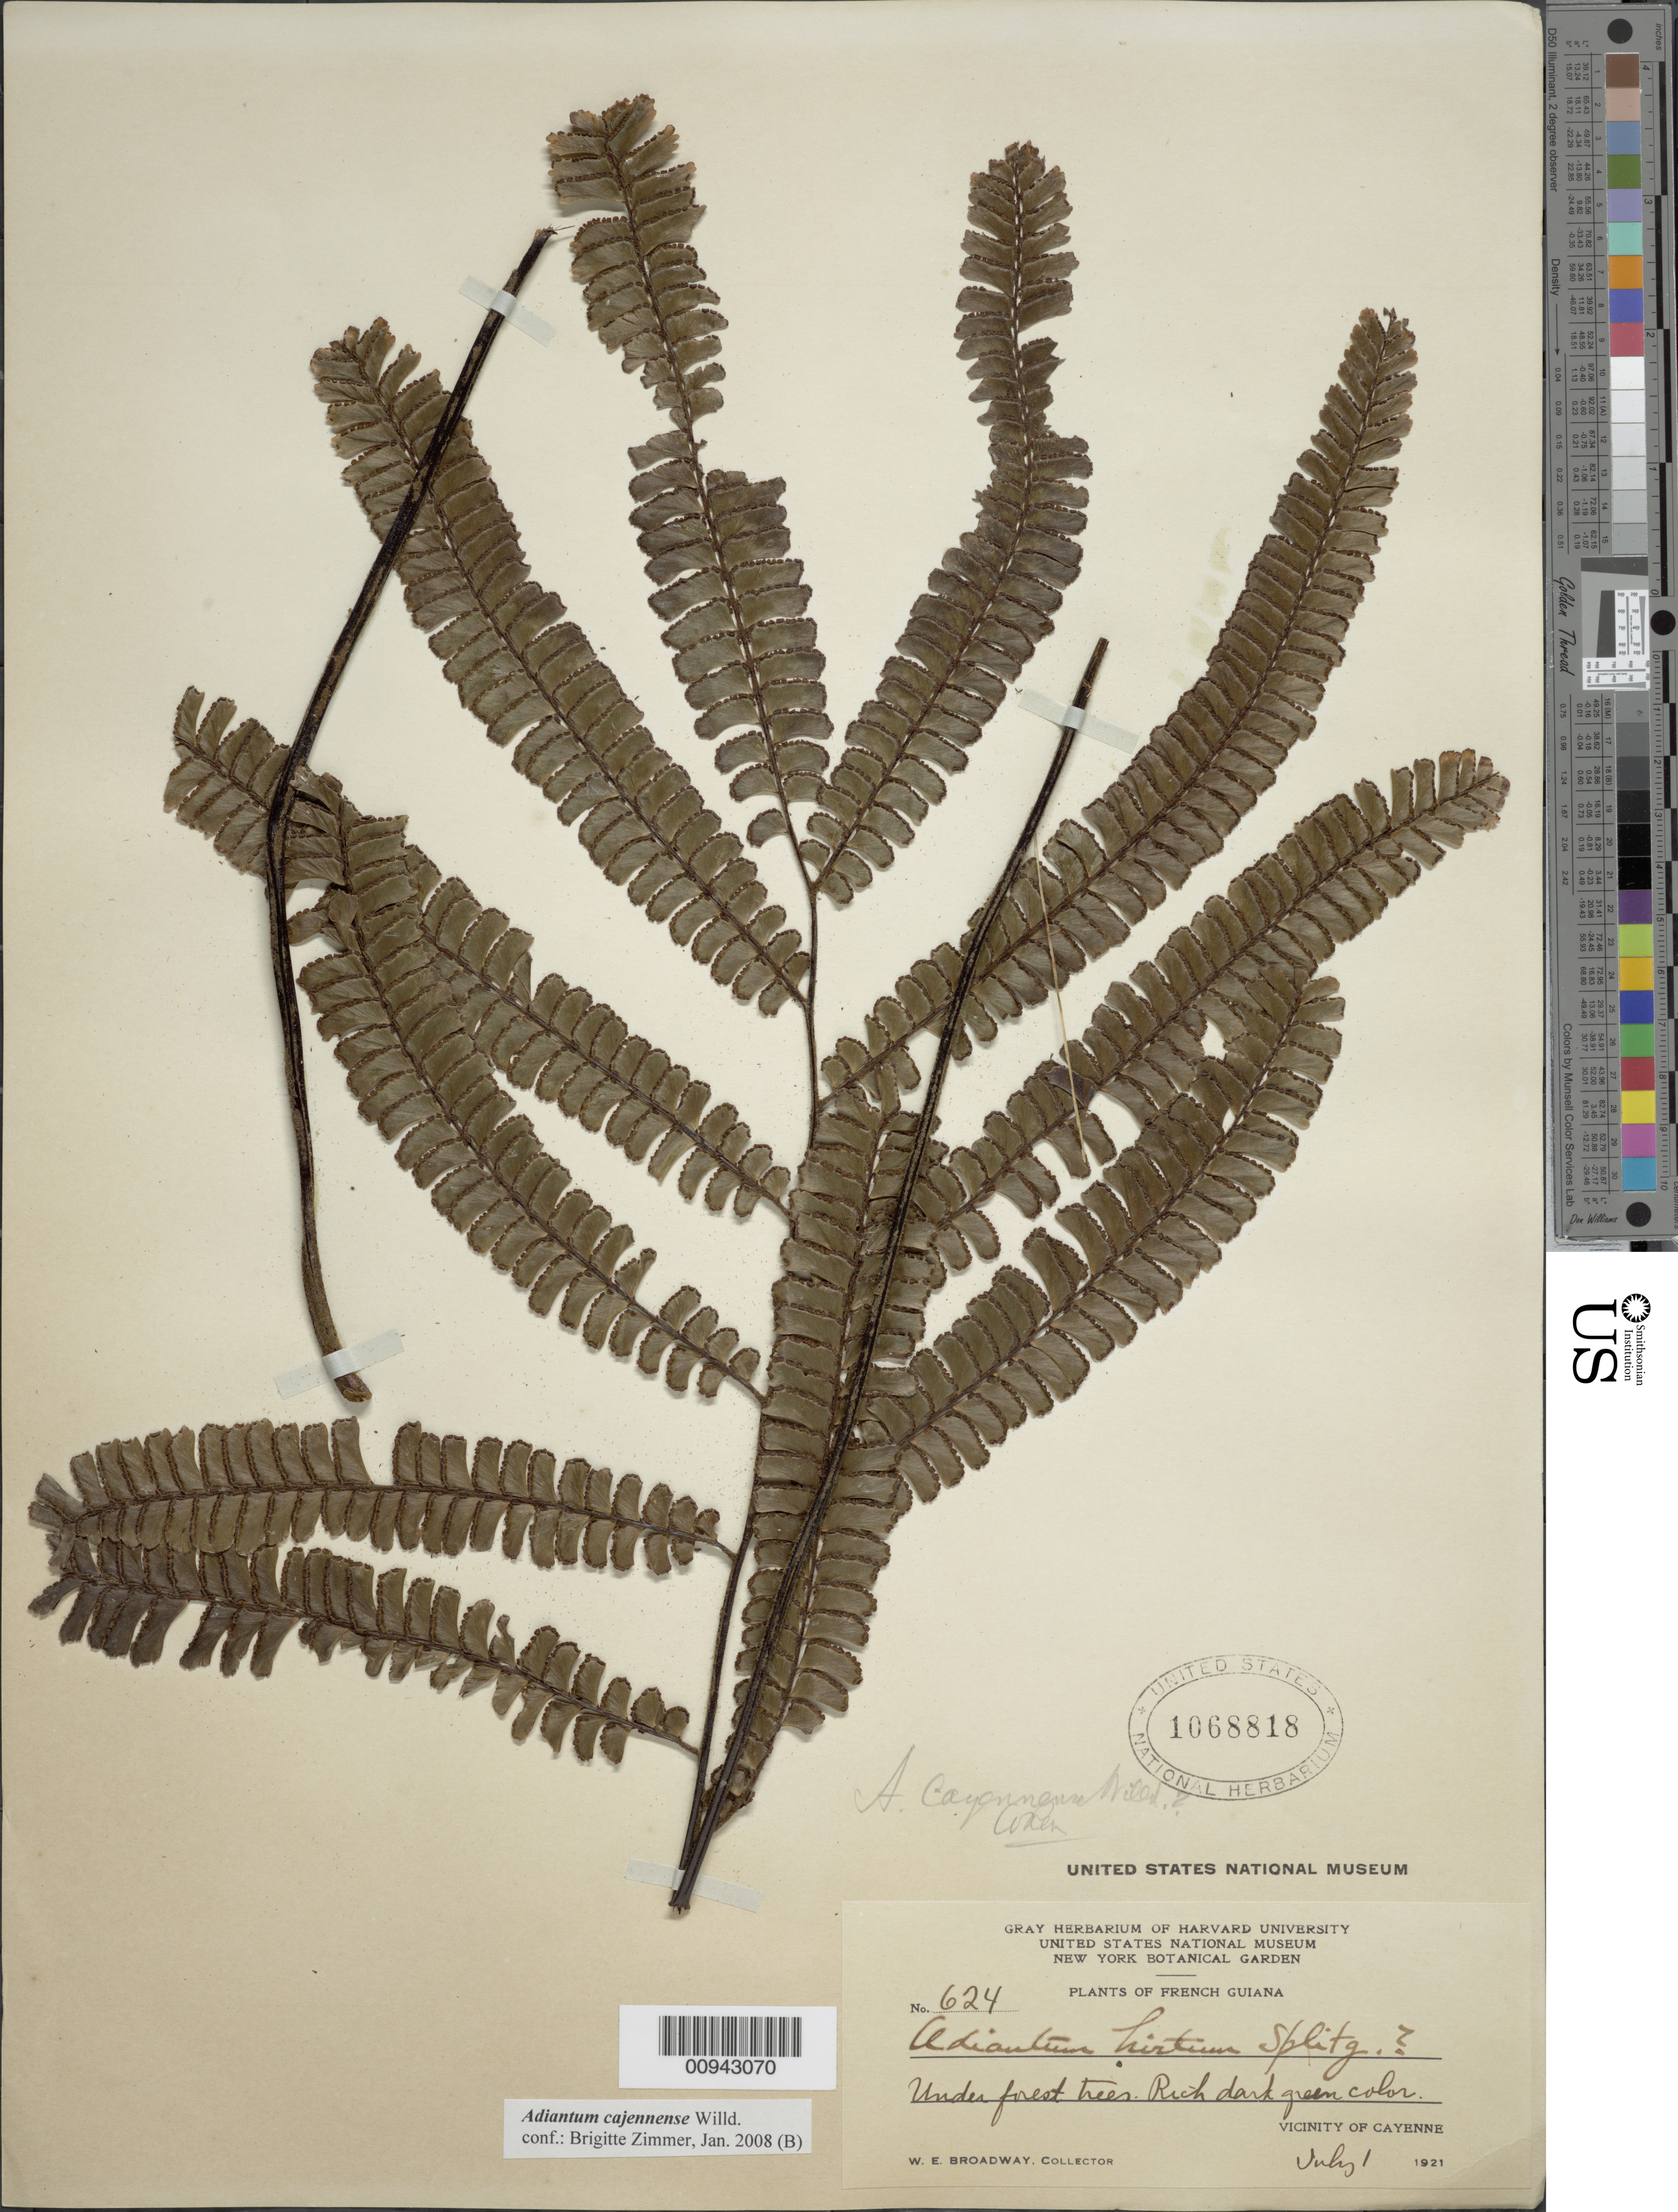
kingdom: Plantae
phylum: Tracheophyta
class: Polypodiopsida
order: Polypodiales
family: Pteridaceae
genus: Adiantum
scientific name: Adiantum cajennense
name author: Willd. ex Klotzsch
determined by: Zimmer, B.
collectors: W. E. Broadway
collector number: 624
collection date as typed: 1-Jul-21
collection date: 1921-07-01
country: French Guiana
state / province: Cayenne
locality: Cayenne, vic.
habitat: Under forest trees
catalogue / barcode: US 1068818